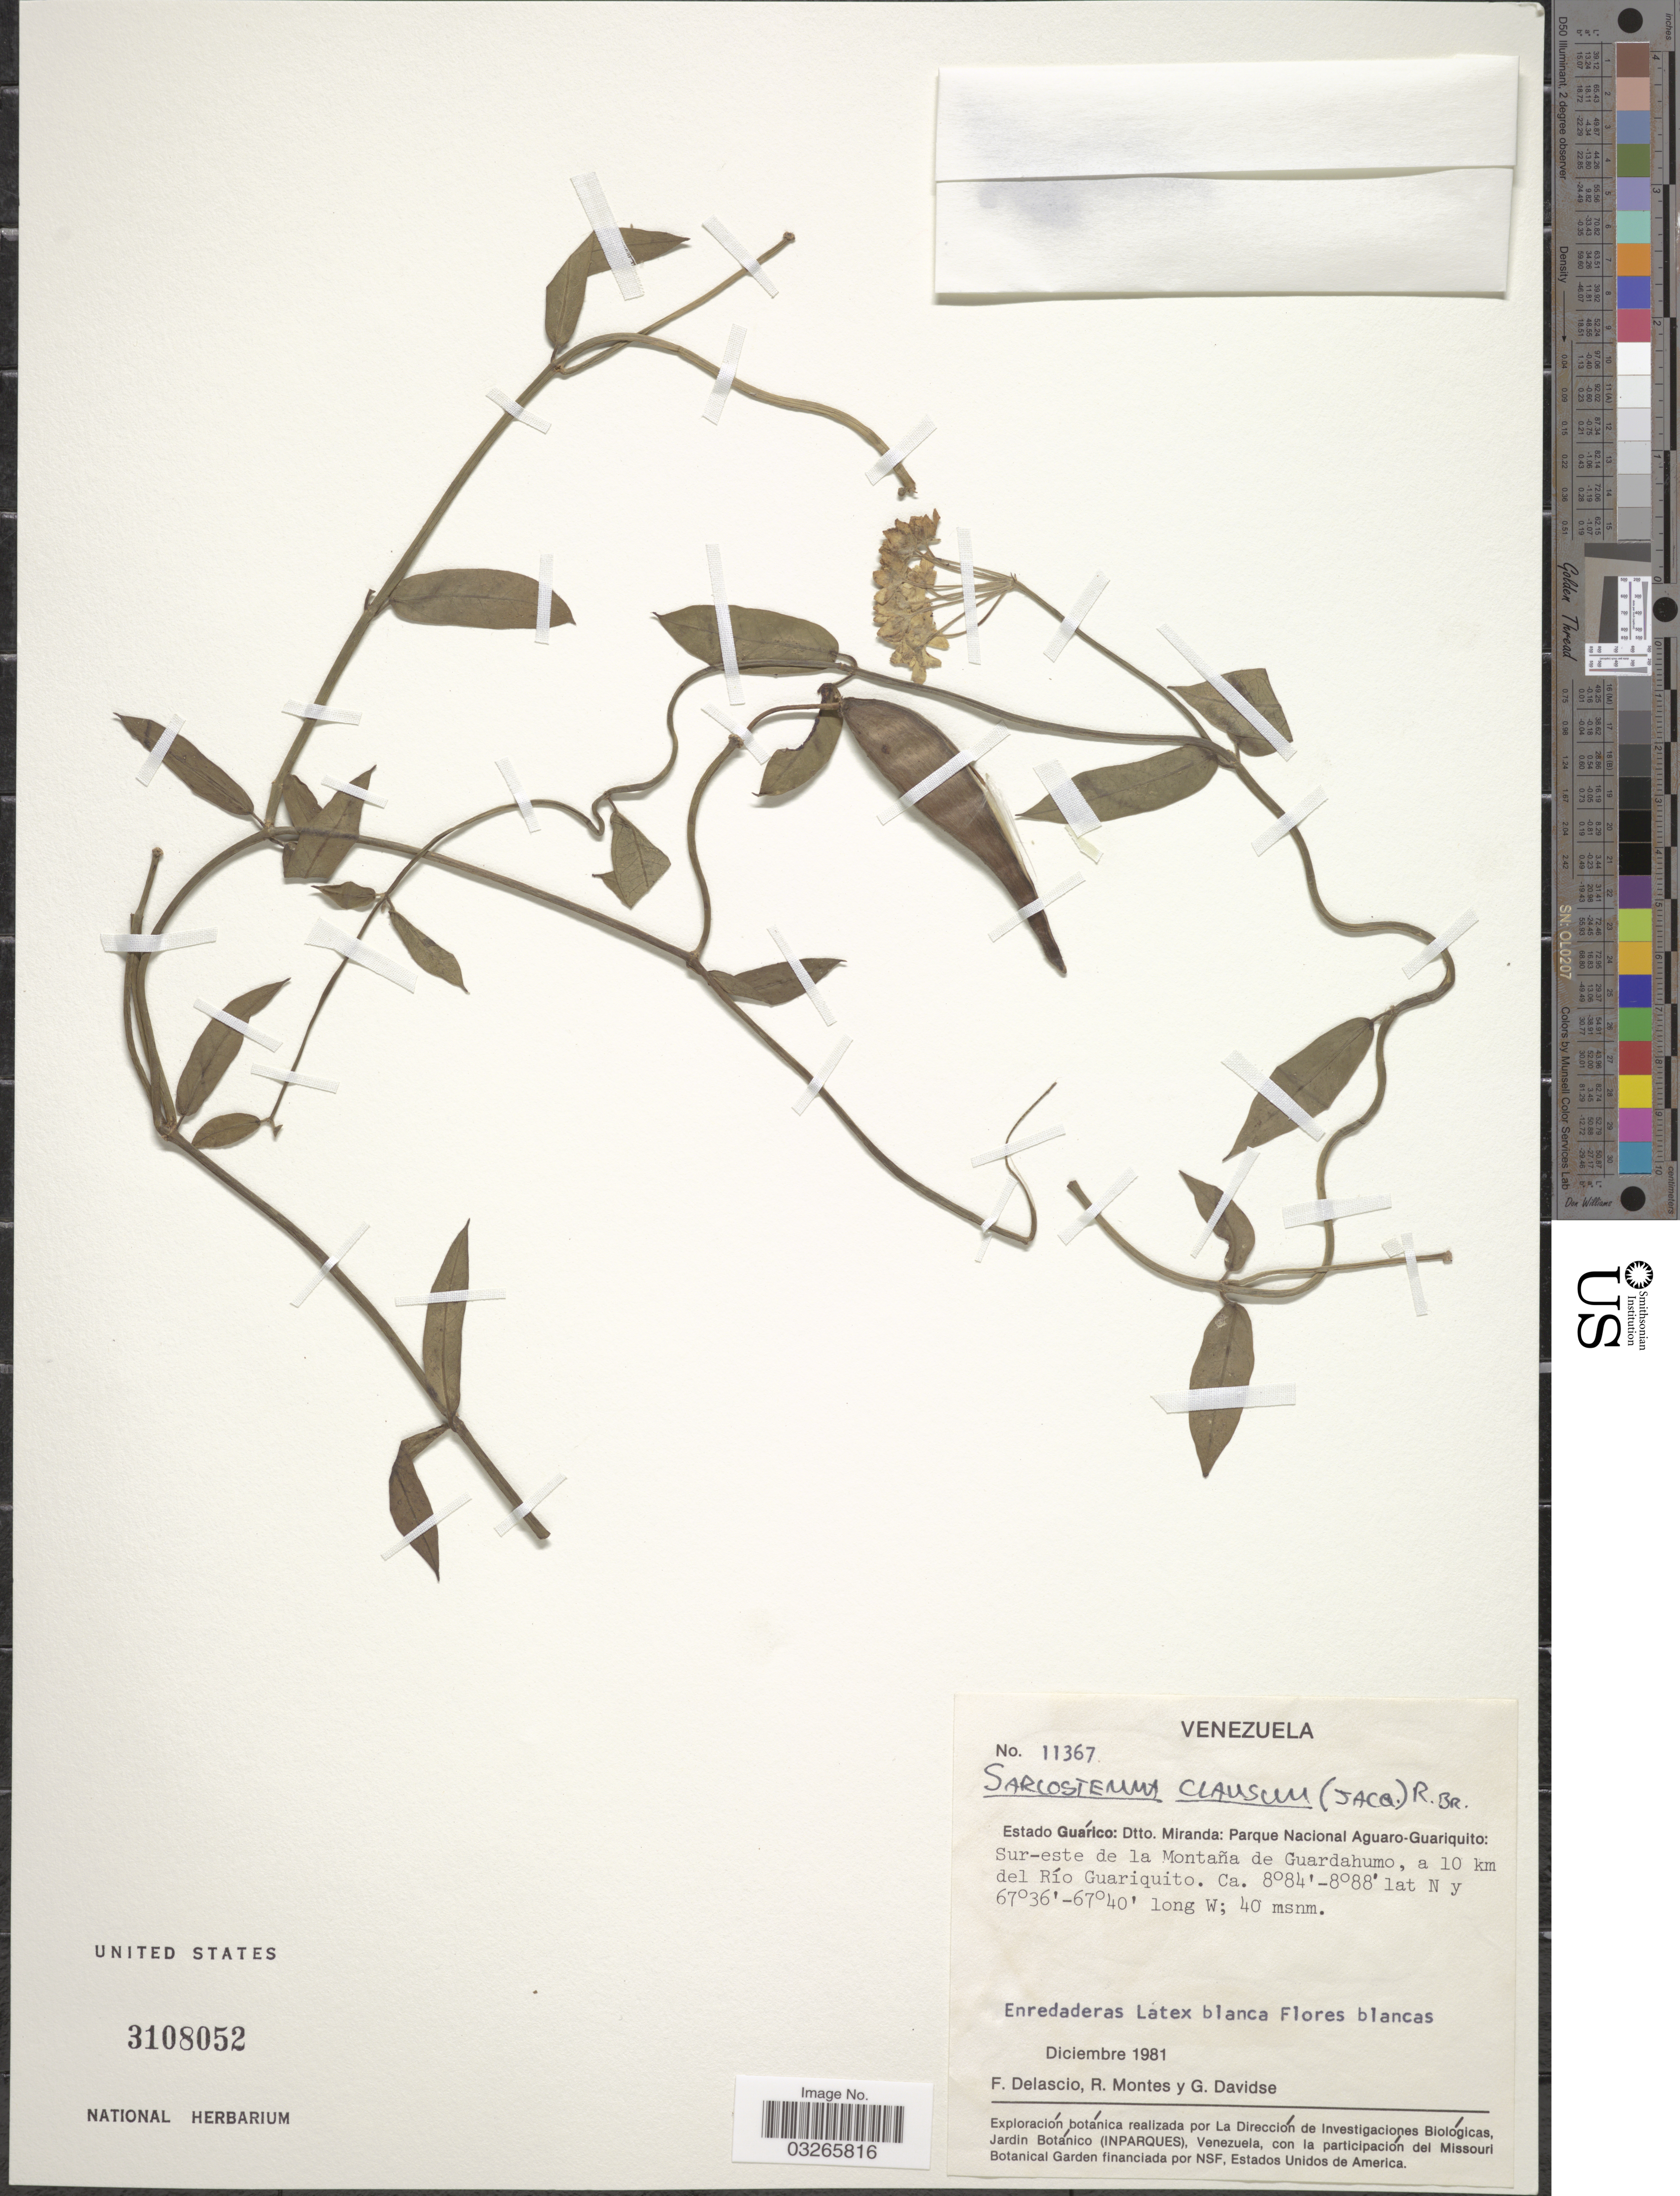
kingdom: Plantae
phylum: Tracheophyta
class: Magnoliopsida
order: Gentianales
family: Apocynaceae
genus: Sarcostemma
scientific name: Sarcostemma clausum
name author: (Jacq.) Schult.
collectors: F. Delascio C., R. Montes & G. Davidse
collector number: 11367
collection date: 1981-12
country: Venezuela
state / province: Guarico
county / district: Francisco de Miranda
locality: Dtto. Miranda: Parque Nacional Aguaro-Guariquito: Sur-este de la Montaña de Guardahumo, a 10 km del Río Guariquito.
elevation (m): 40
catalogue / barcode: US 3108052